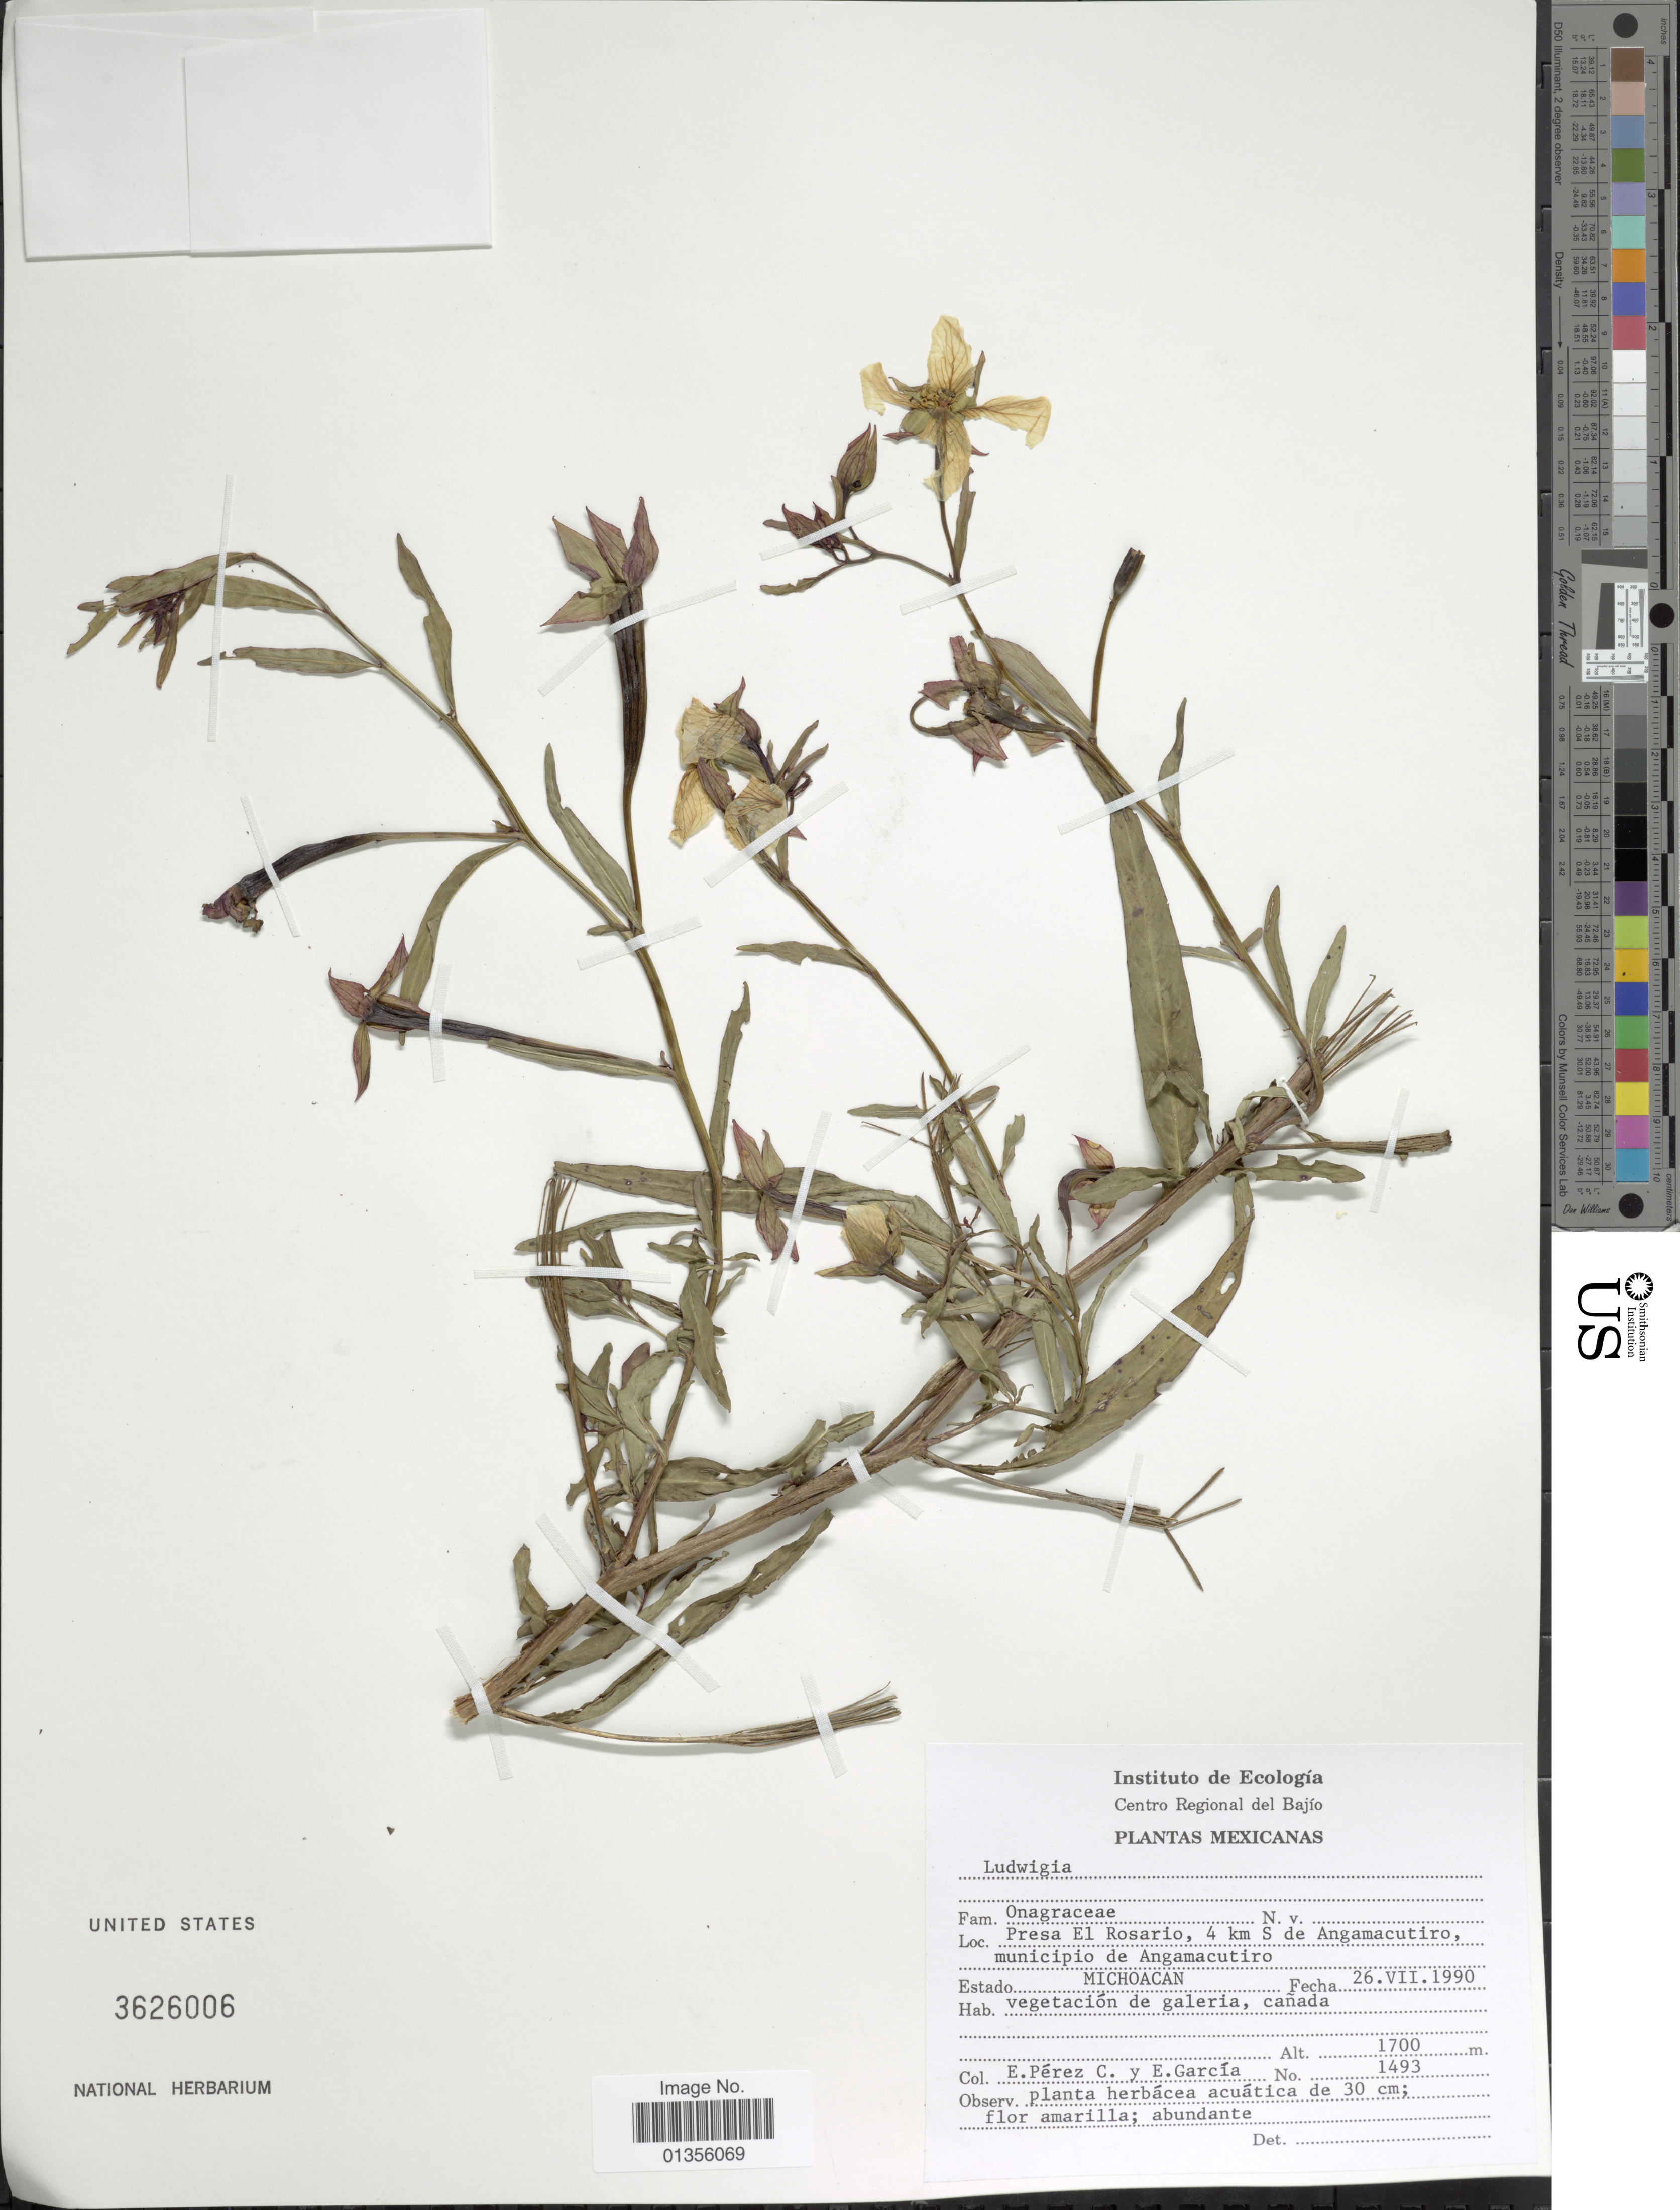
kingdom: Plantae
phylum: Tracheophyta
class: Magnoliopsida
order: Myrtales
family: Onagraceae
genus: Ludwigia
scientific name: Ludwigia sp.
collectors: E. Pérez & E. García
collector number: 1493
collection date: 1990-07-26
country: Mexico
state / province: Michoacán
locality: Presa El Rosario, 4 km S de Angamacutiro, municipio de Angamacutiro. Estado Michoacan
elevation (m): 1700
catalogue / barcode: US 3626006